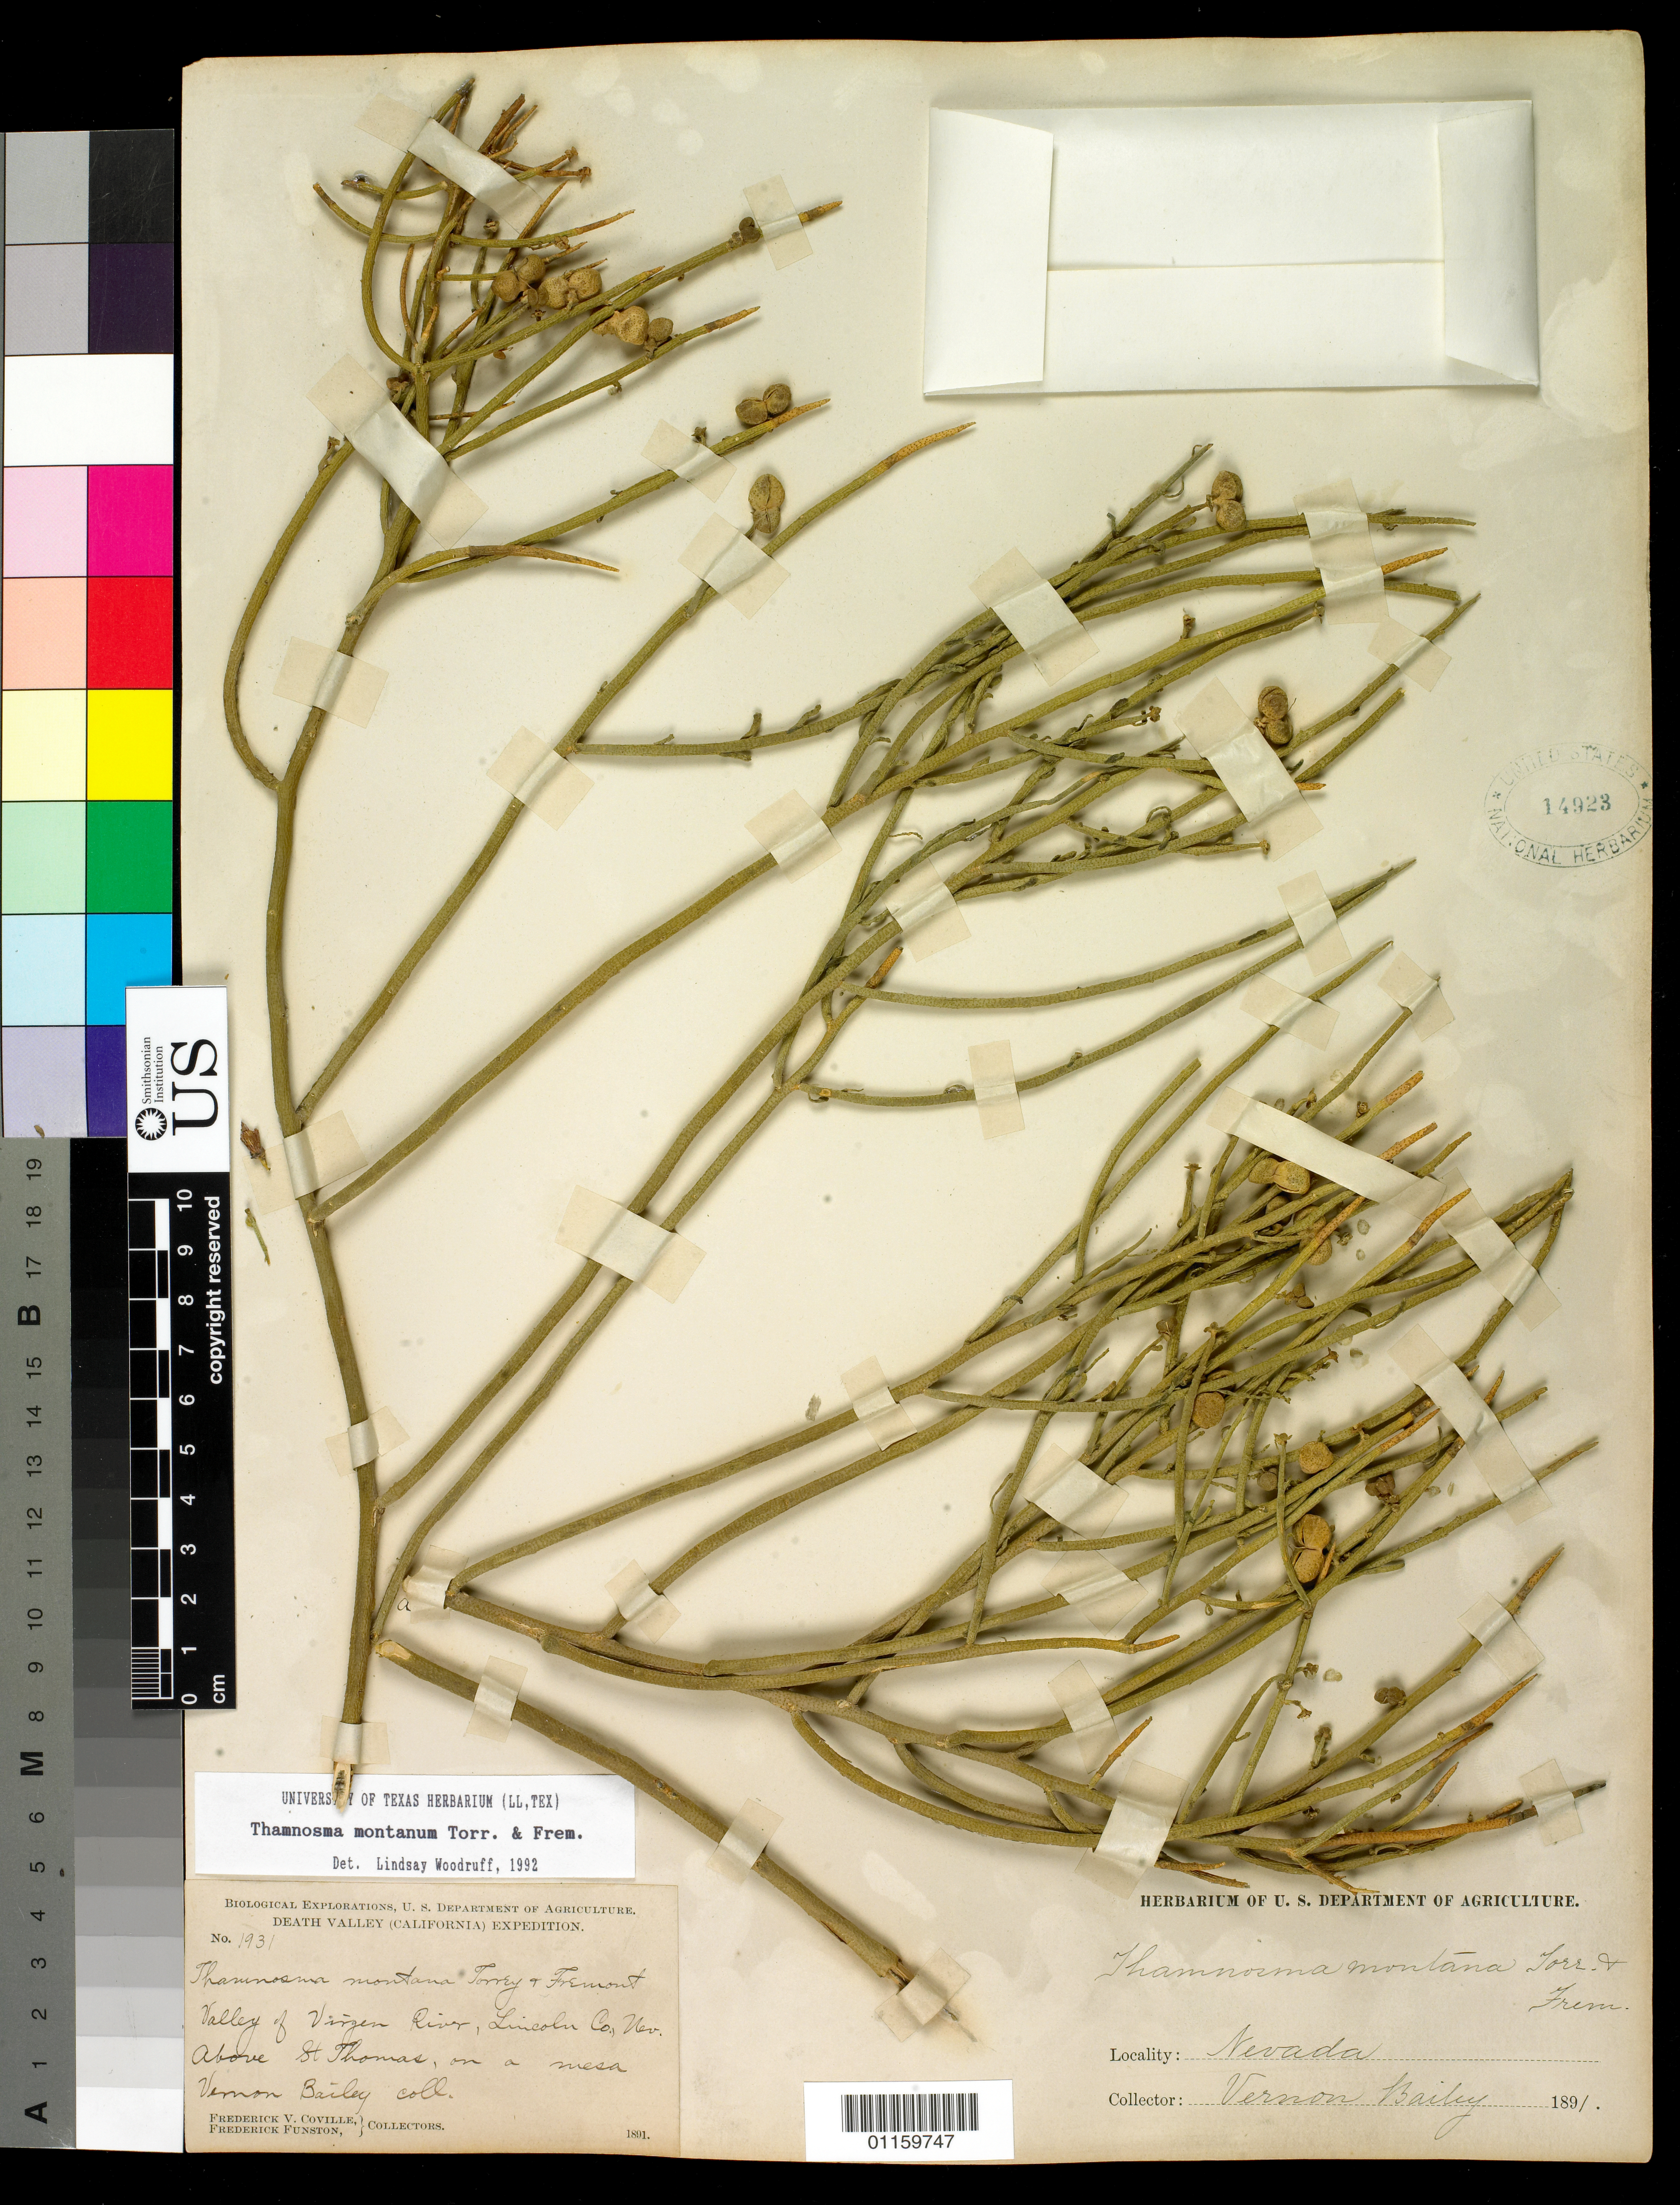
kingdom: Plantae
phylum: Tracheophyta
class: Magnoliopsida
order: Sapindales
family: Rutaceae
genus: Thamnosma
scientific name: Thamnosma montana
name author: Torr. & Frém.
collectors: V. O. Bailey, F. V. Coville & F. Funston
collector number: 396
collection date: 1891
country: United States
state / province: Nevada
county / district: Lincoln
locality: Valley of Virgin River, above St. Thomas.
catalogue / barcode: US 14923